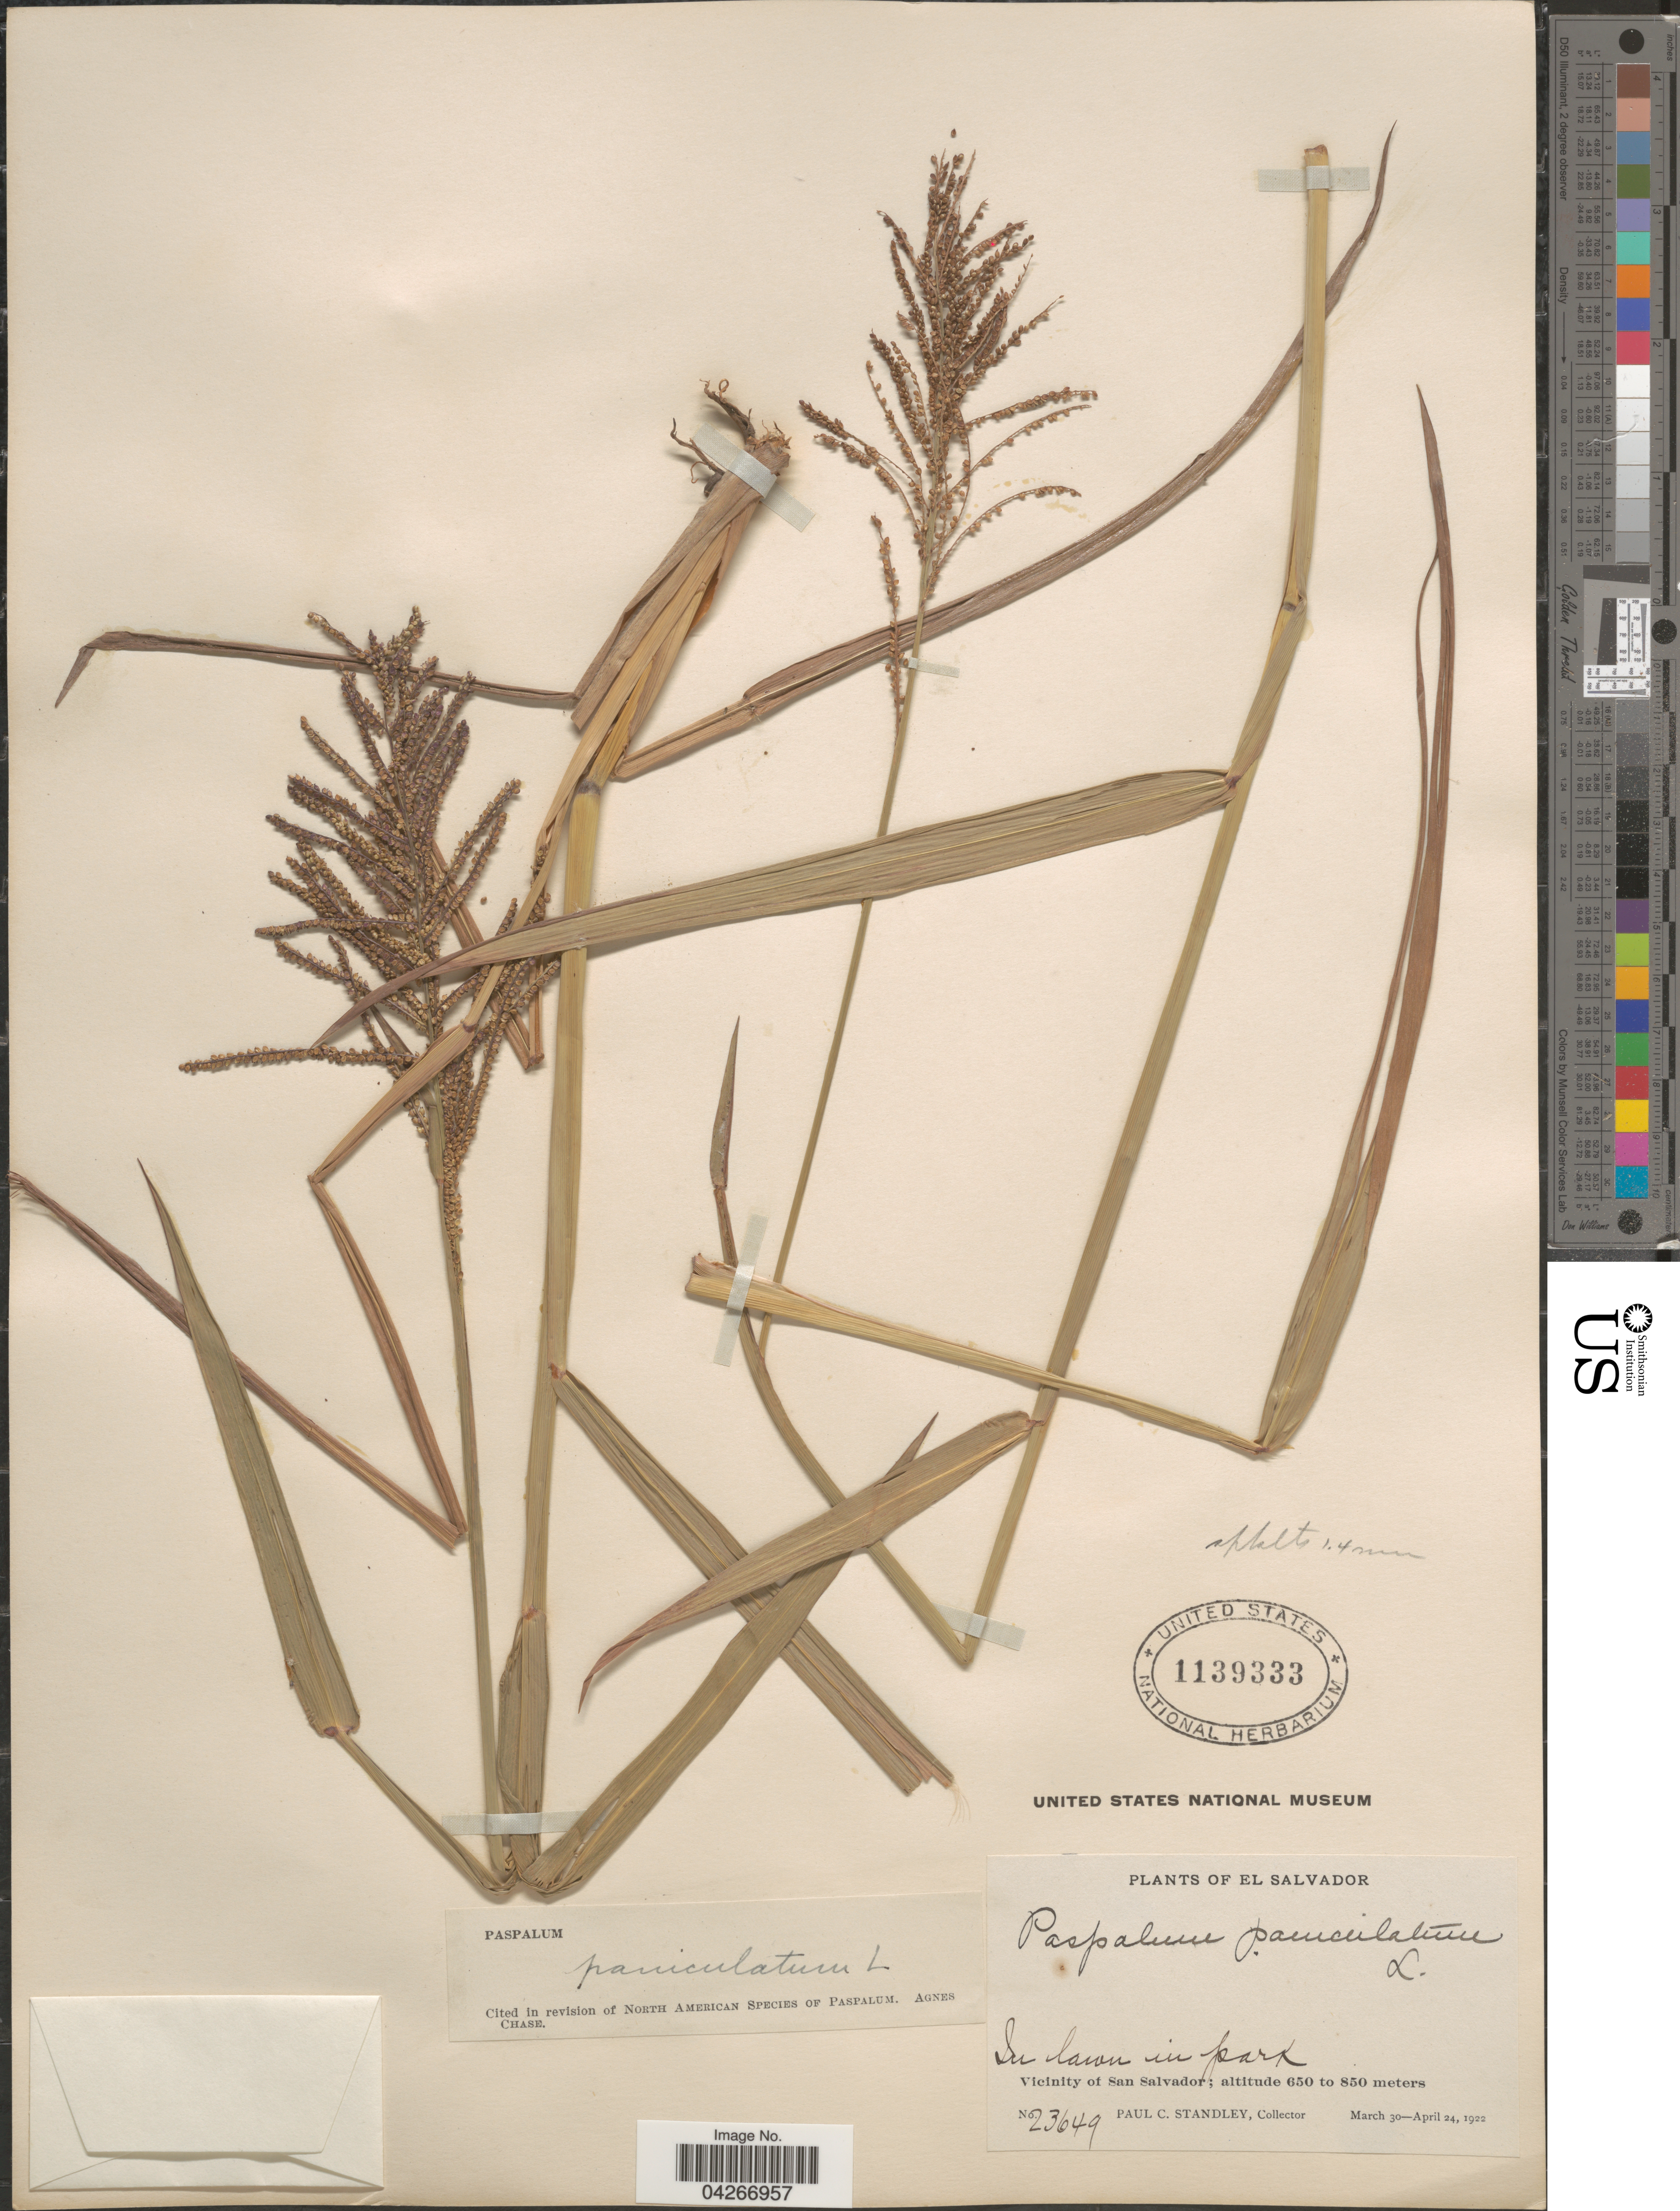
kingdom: Plantae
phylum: Tracheophyta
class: Liliopsida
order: Poales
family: Poaceae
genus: Paspalum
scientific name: Paspalum paniculatum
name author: L.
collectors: P. C. Standley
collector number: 23649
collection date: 1922-03-30/1922-04-24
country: El Salvador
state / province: San Salvador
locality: Vicinity of San Salvador.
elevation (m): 650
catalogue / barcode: US 1139333